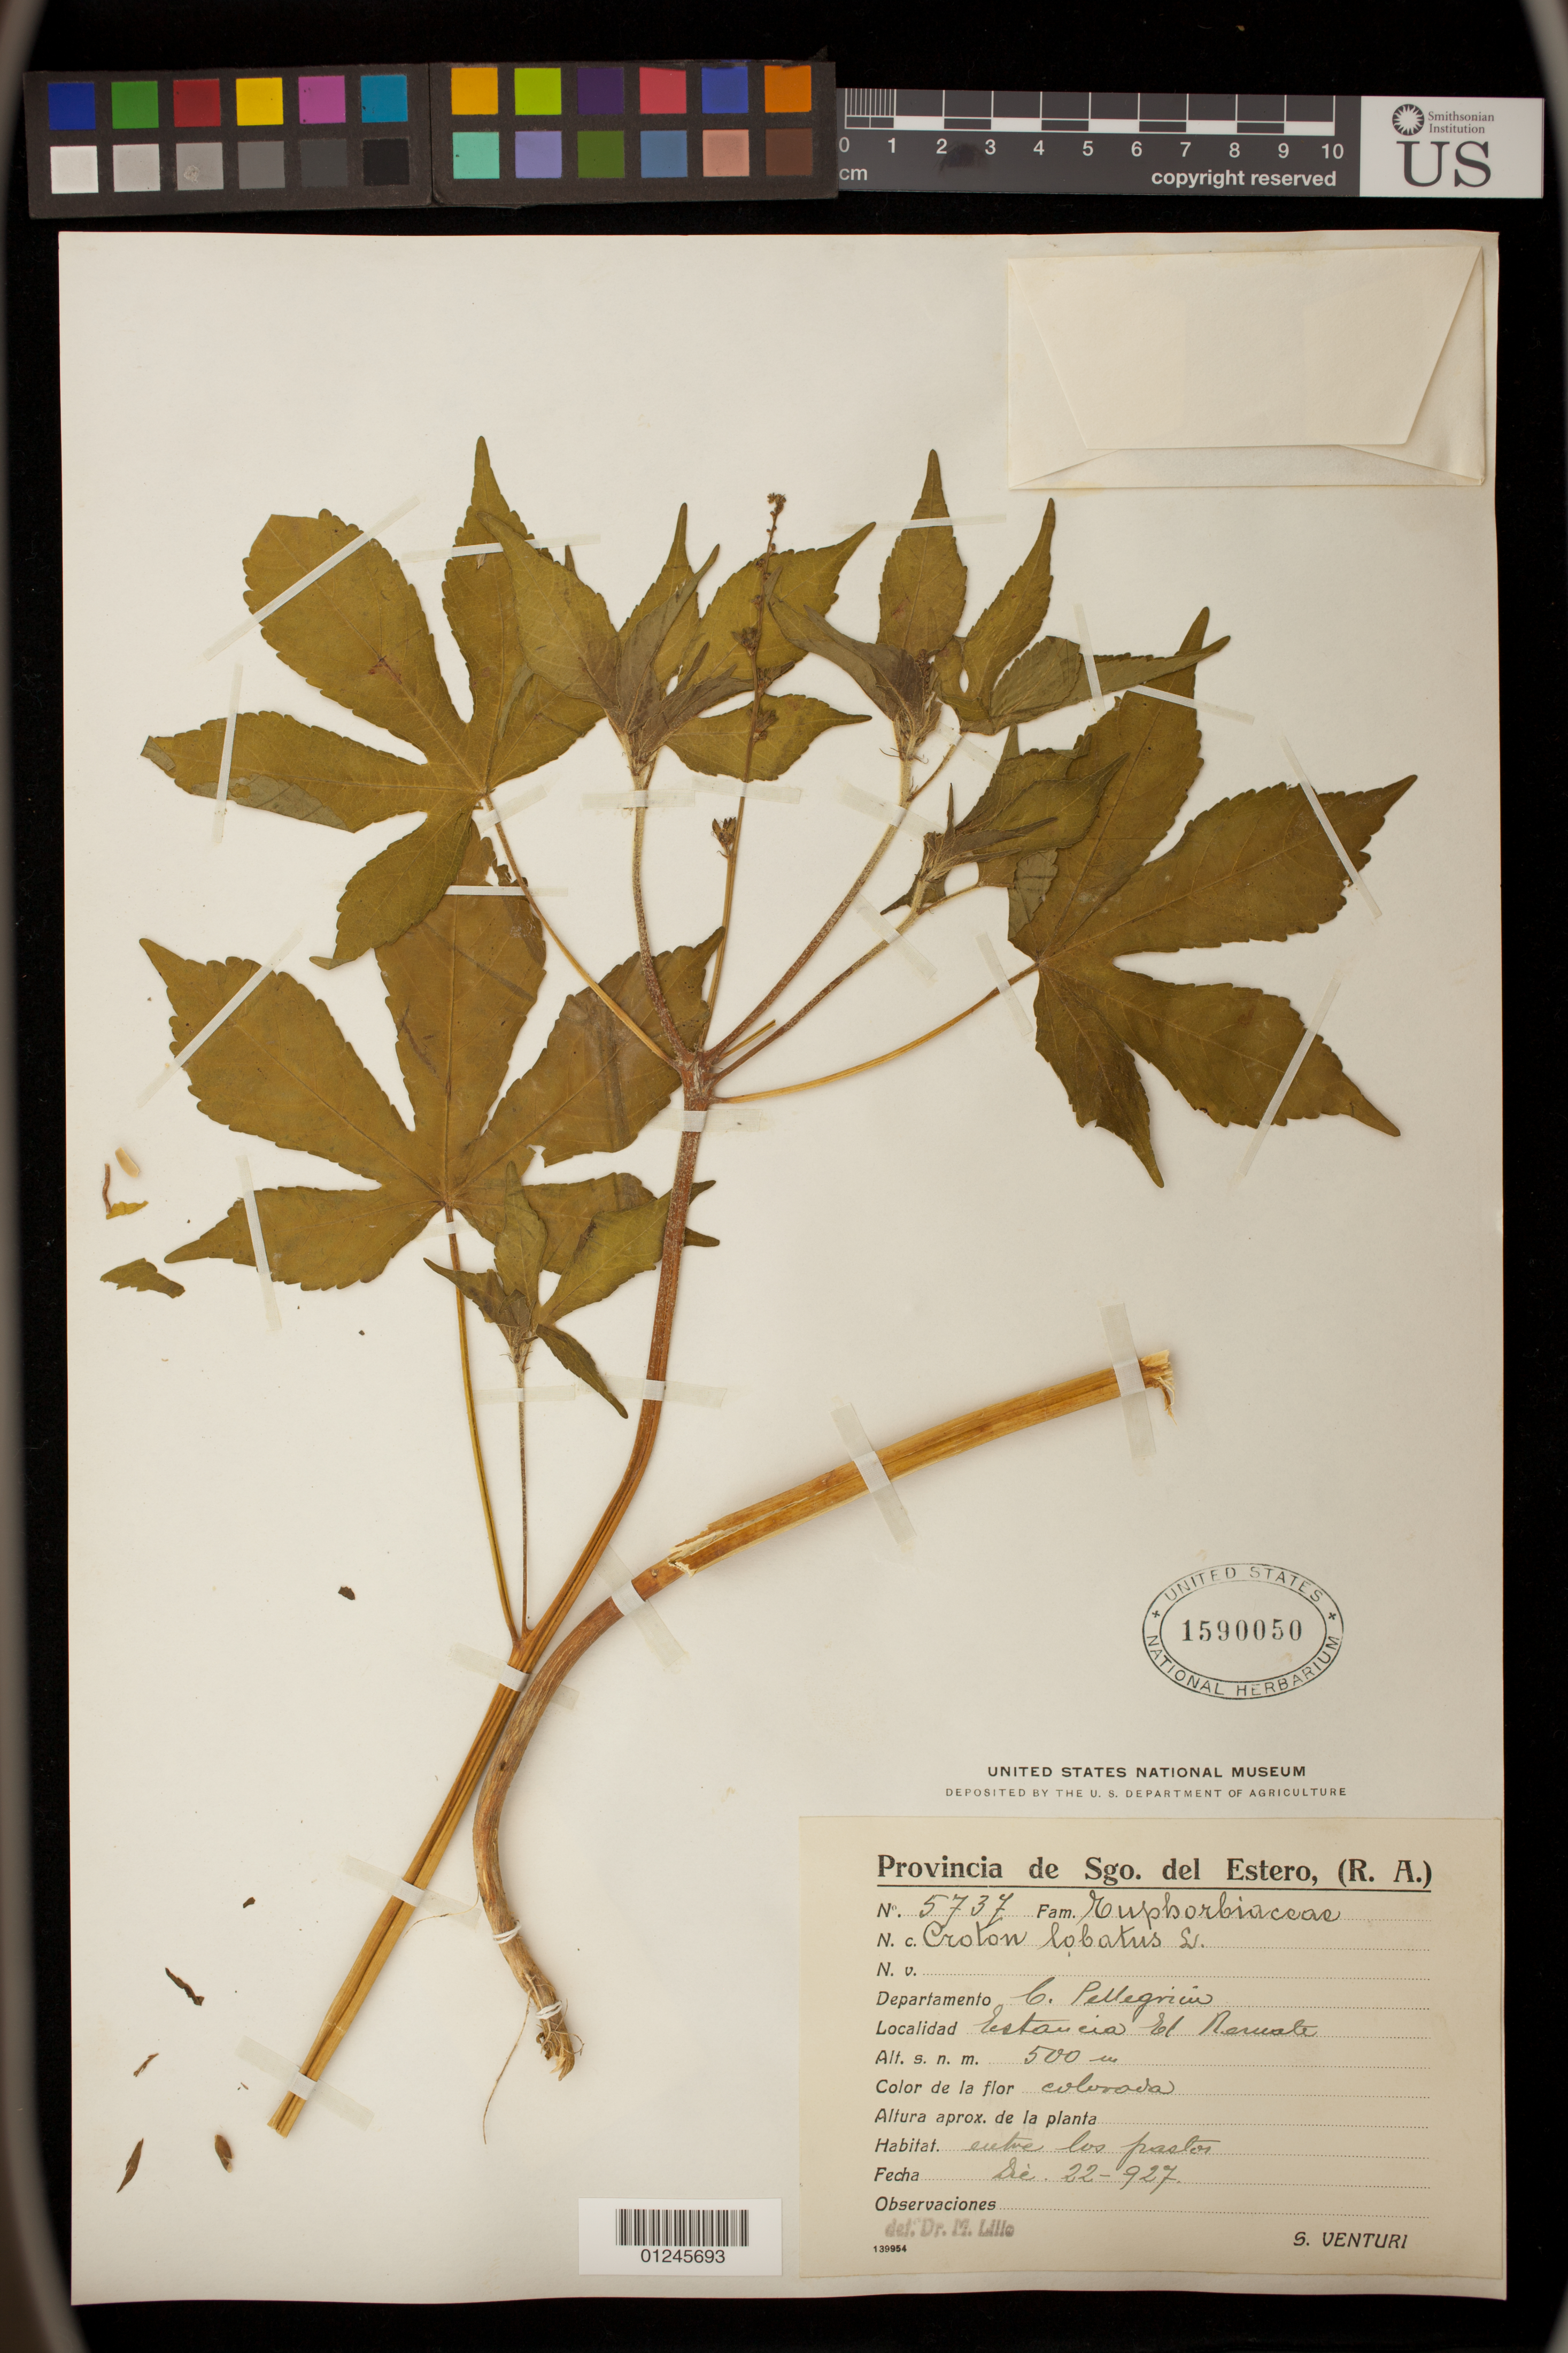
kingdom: Plantae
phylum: Tracheophyta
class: Magnoliopsida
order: Malpighiales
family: Euphorbiaceae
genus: Croton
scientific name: Croton lobatus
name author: L.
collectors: S. Venturi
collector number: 5737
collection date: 1927-12-22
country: Argentina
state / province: Santiago del Estero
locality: C. Pellegrino.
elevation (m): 500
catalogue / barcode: US 1590050